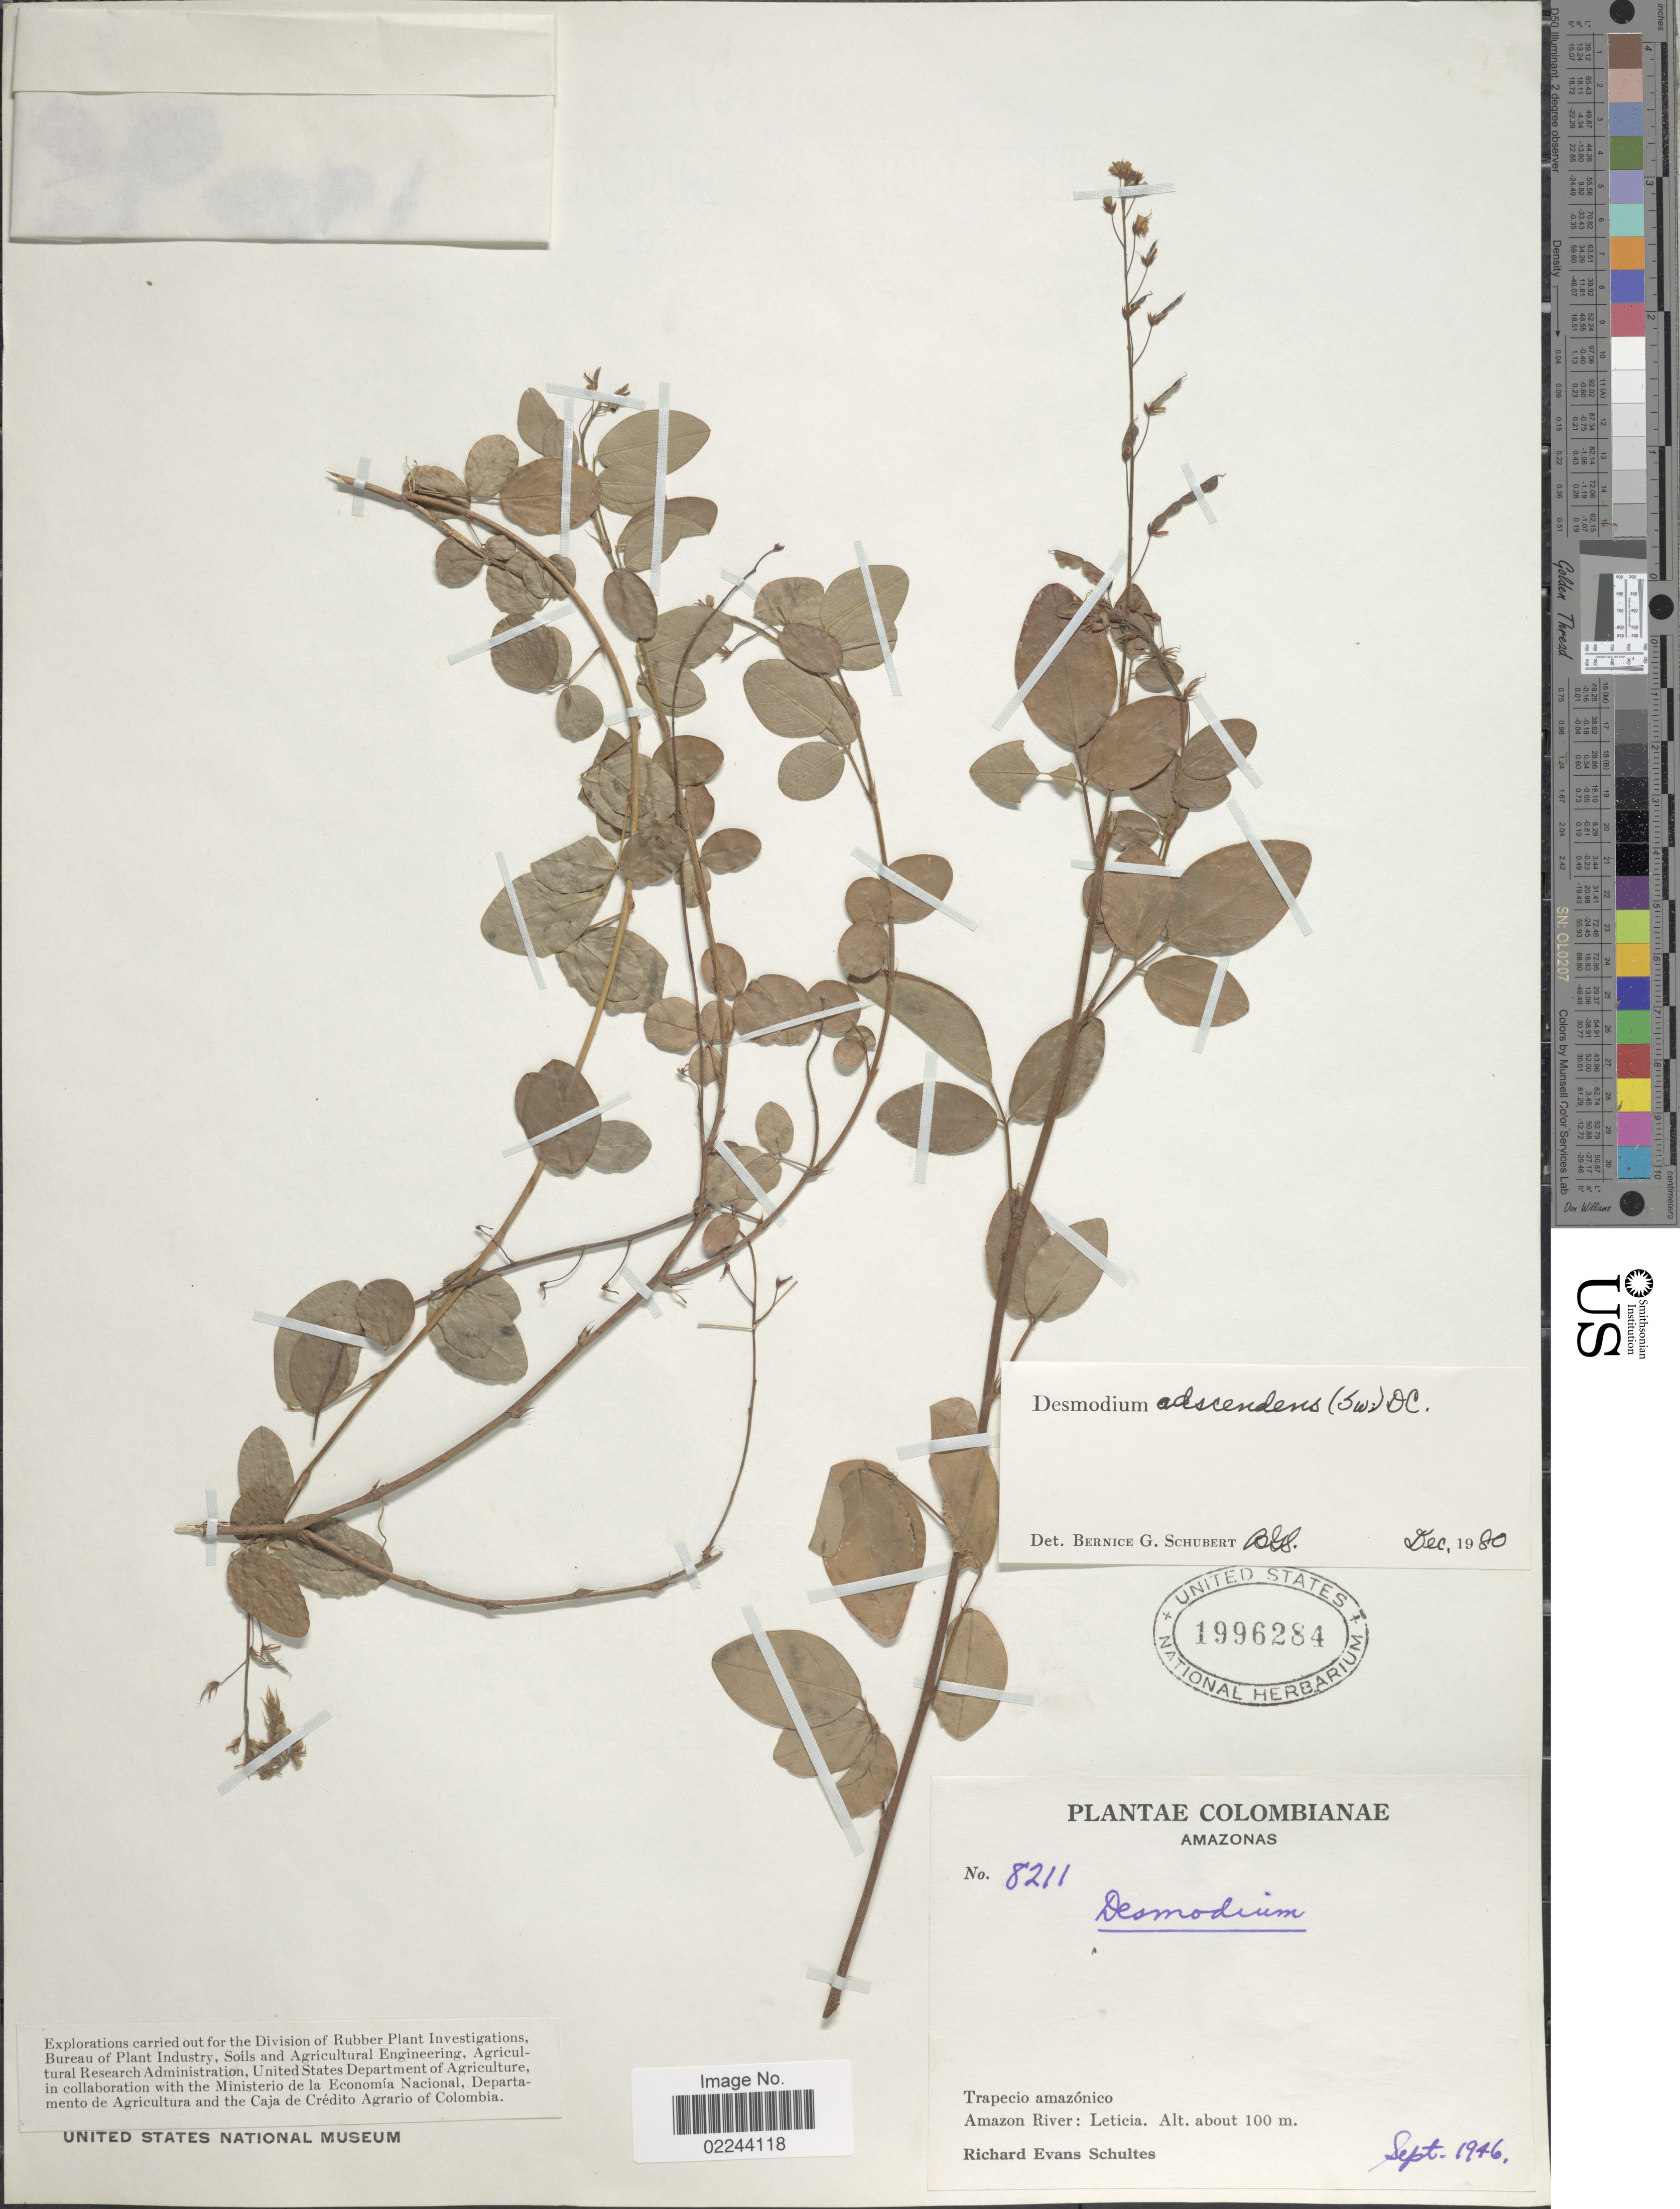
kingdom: Plantae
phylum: Tracheophyta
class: Magnoliopsida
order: Fabales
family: Fabaceae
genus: Grona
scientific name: Grona adscendens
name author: (Sw.) H. Ohashi & K. Ohashi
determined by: Strong, Mark T., (BOT), Smithsonian Institution - National Museum of Natural History (UNITED STATES)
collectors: R. E. Schultes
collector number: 8211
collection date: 1946-09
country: Colombia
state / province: Amazônas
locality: Trapecio amazónico, Amazon River: Leticia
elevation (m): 100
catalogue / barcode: US 1996284